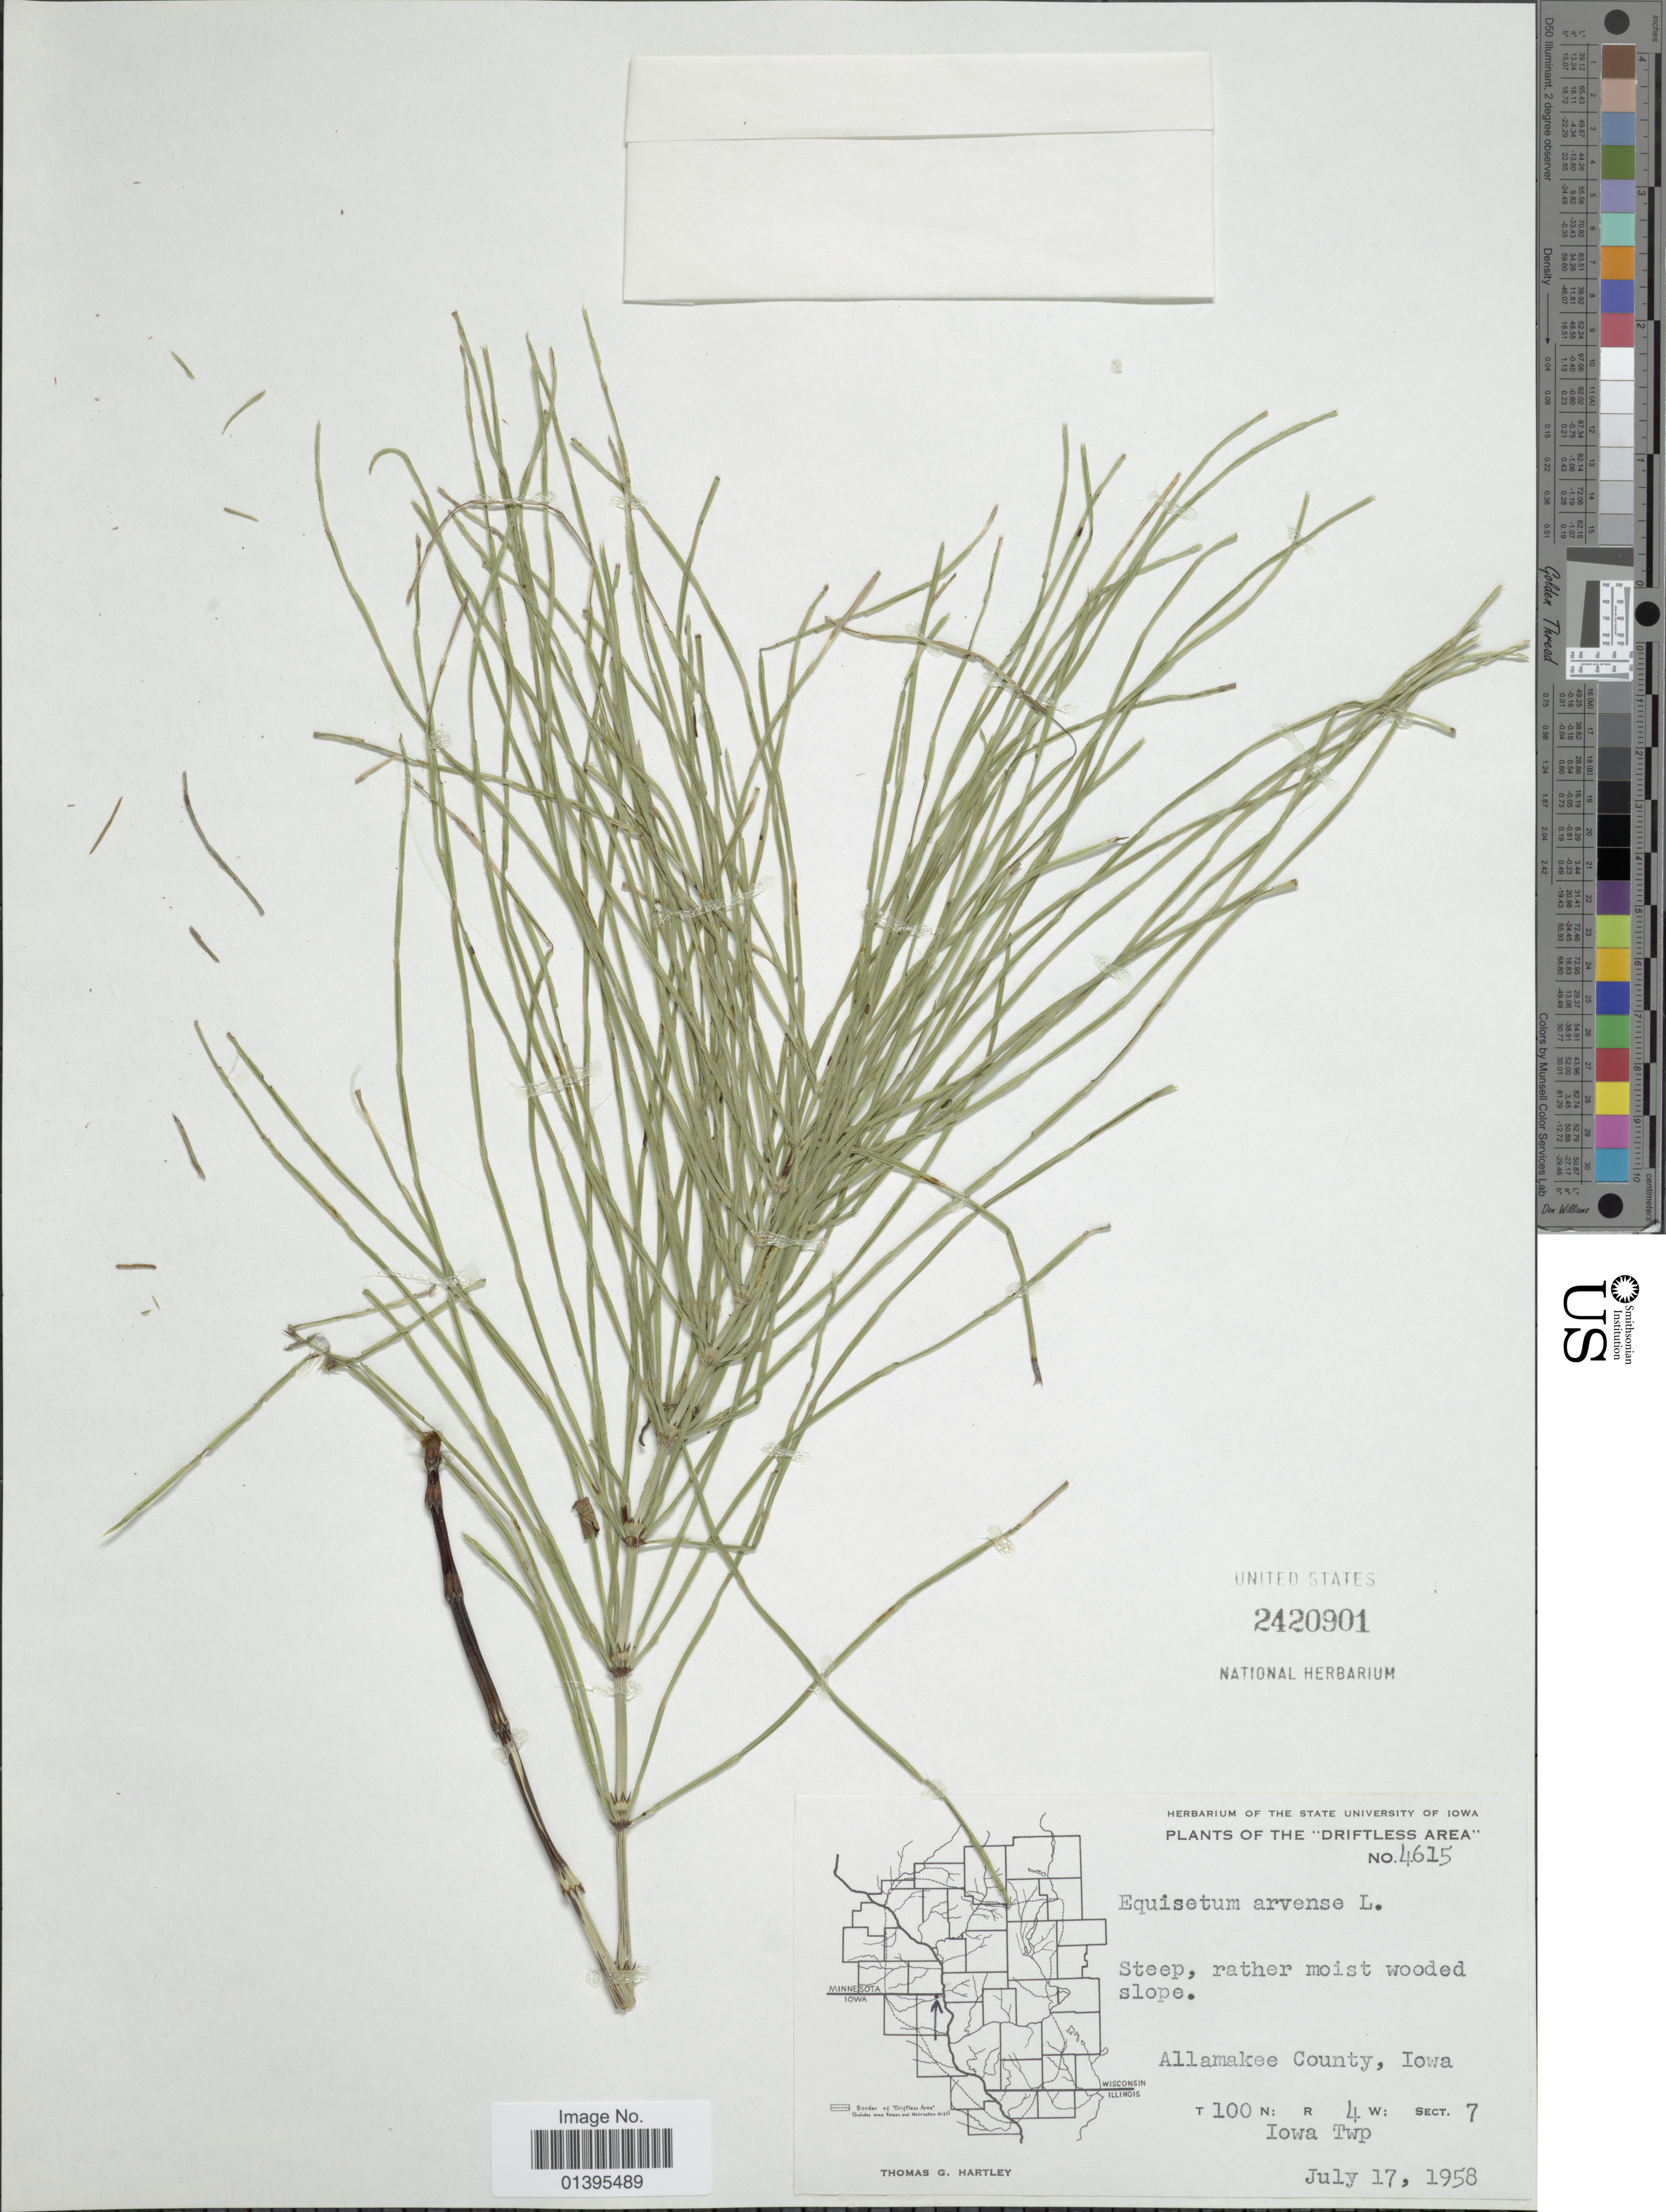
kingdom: Plantae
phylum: Tracheophyta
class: Polypodiopsida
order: Equisetales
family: Equisetaceae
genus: Equisetum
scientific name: Equisetum arvense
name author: L.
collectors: T. G. Hartley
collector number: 4615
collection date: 1958-07-17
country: United States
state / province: Iowa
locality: Driftless area, Allamakee County, T100N; R4W; Sect. 7, Iowa Twp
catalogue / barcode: US 2420901